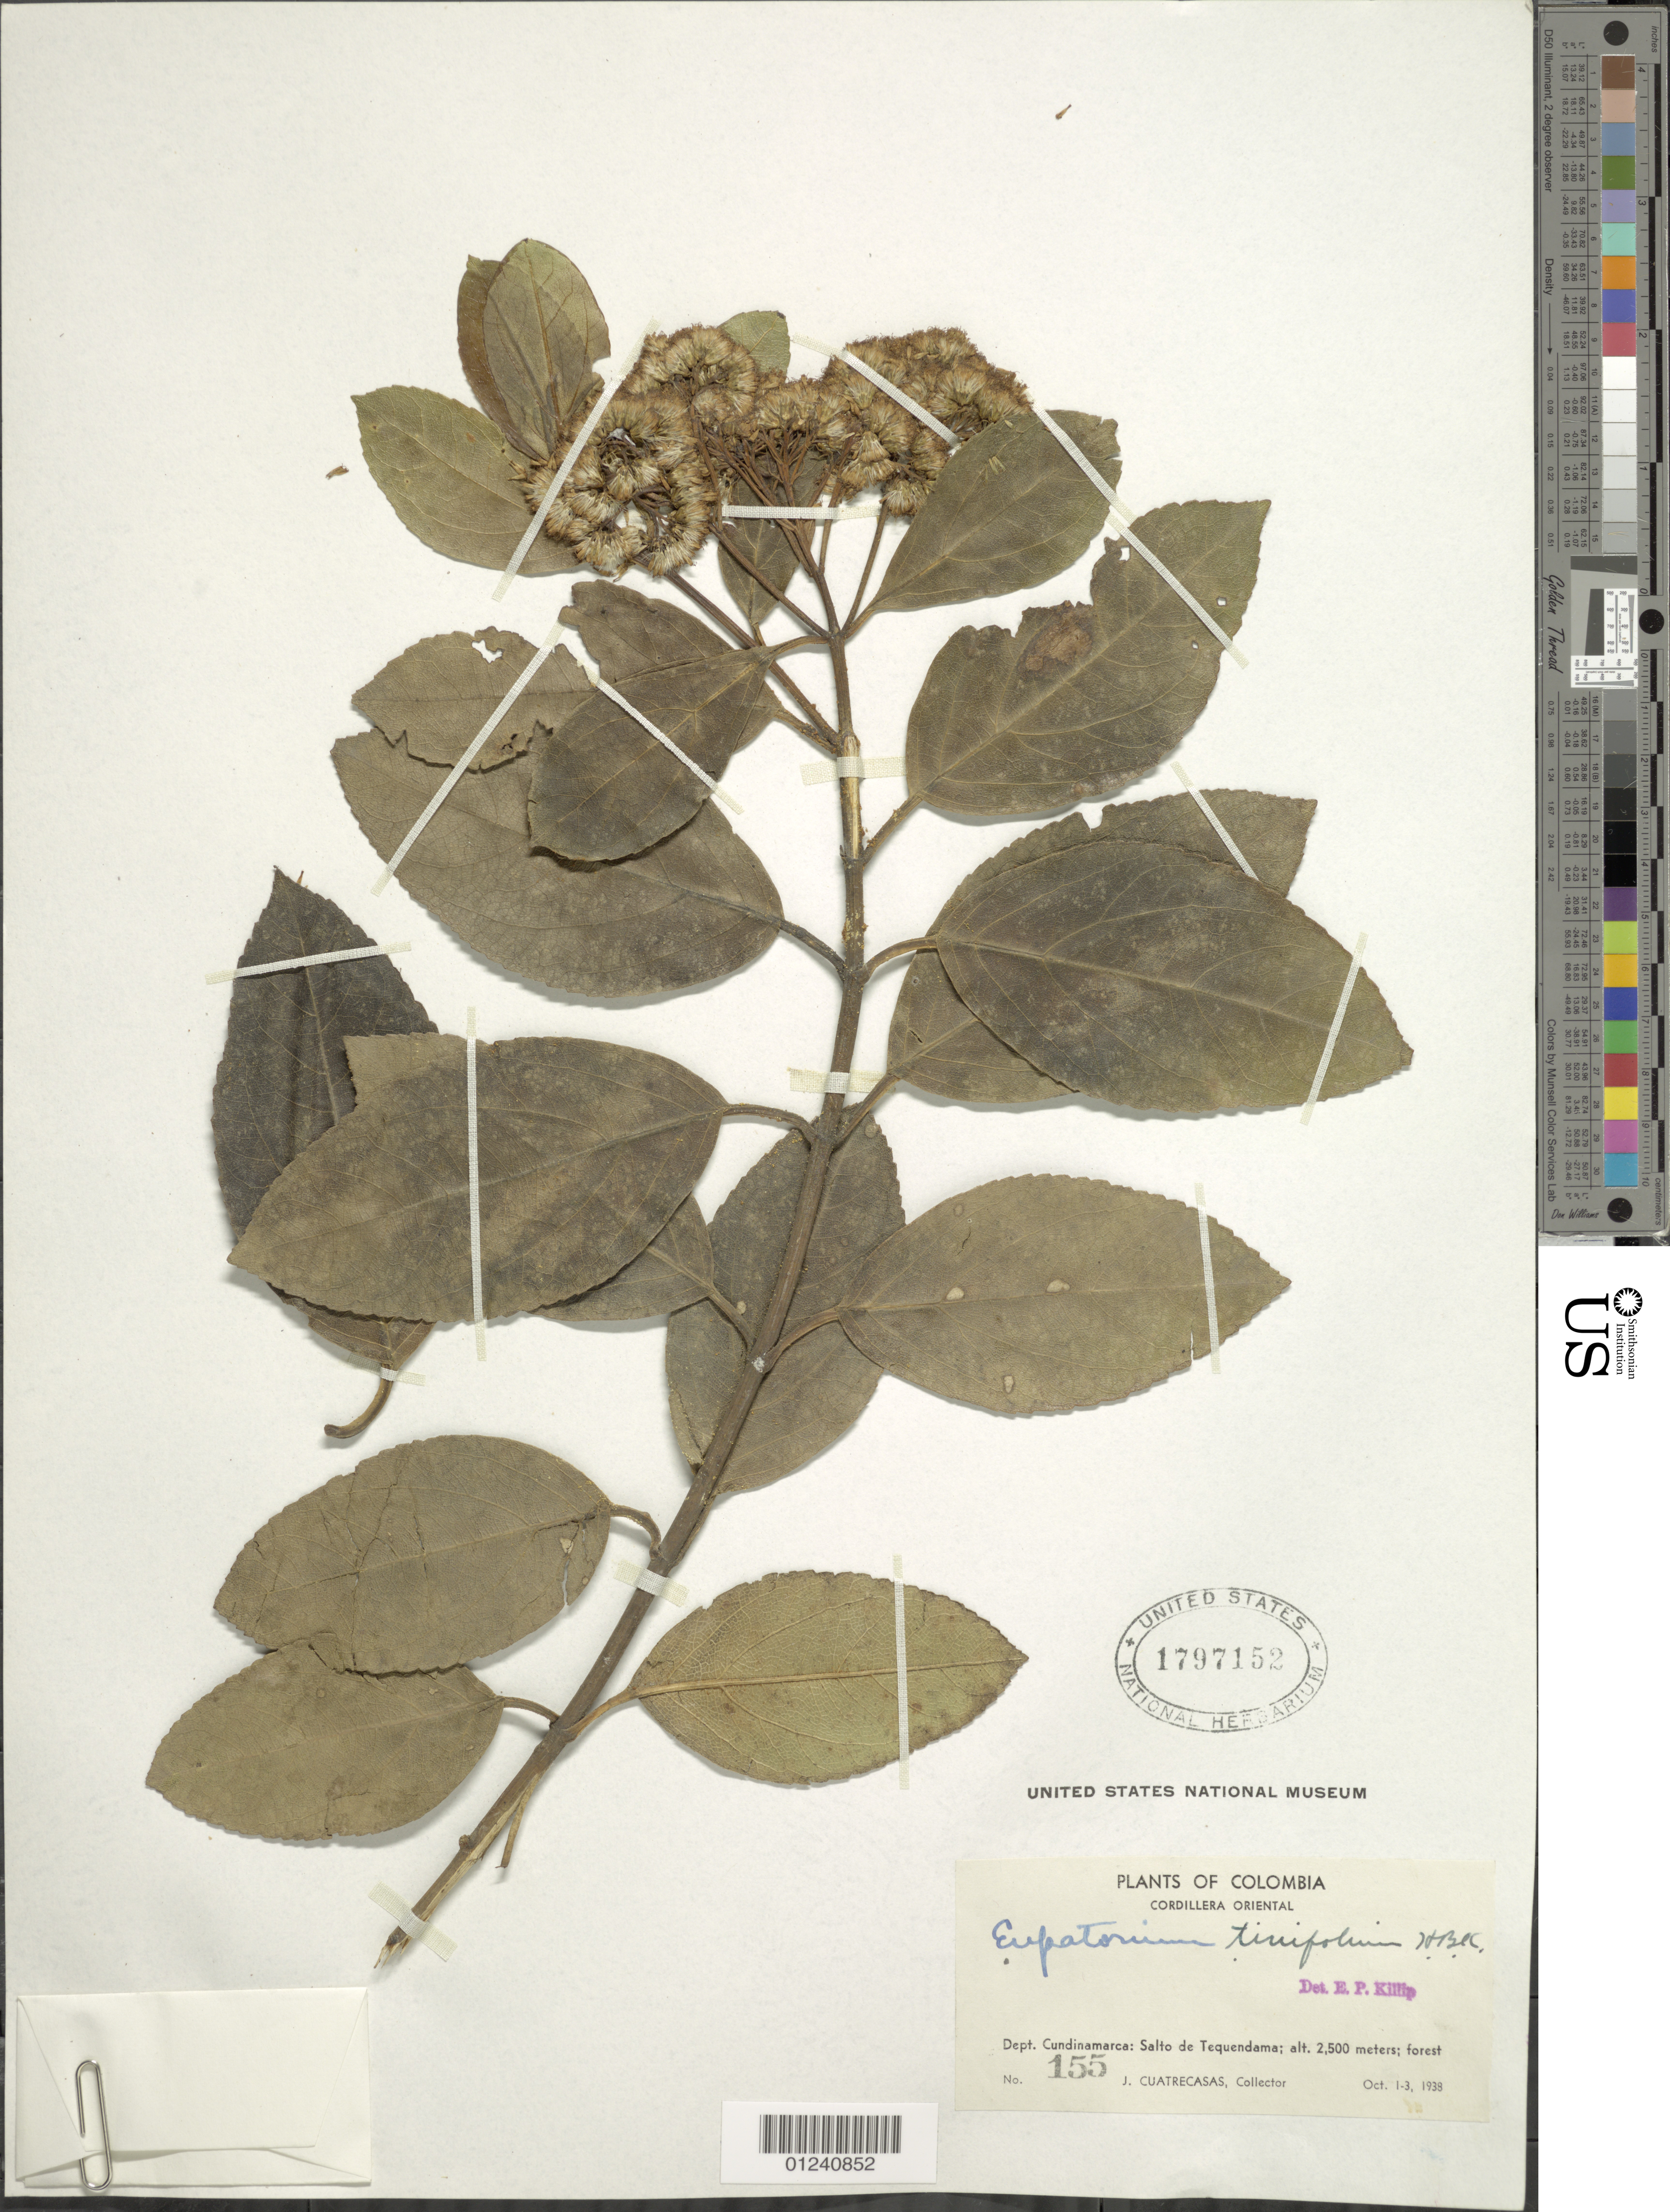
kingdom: Plantae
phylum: Tracheophyta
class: Magnoliopsida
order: Asterales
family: Asteraceae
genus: Ageratina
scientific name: Ageratina tinifolia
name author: (Kunth) R.M. King & H. Rob.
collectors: J. Cuatrecasas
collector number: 155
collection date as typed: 1-Oct-38 to 3-Oct-38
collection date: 1938-10-01/1938-10-03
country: Colombia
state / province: Cundinamarca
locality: Salto de Tequendama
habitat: forest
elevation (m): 2500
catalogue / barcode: US 1797152